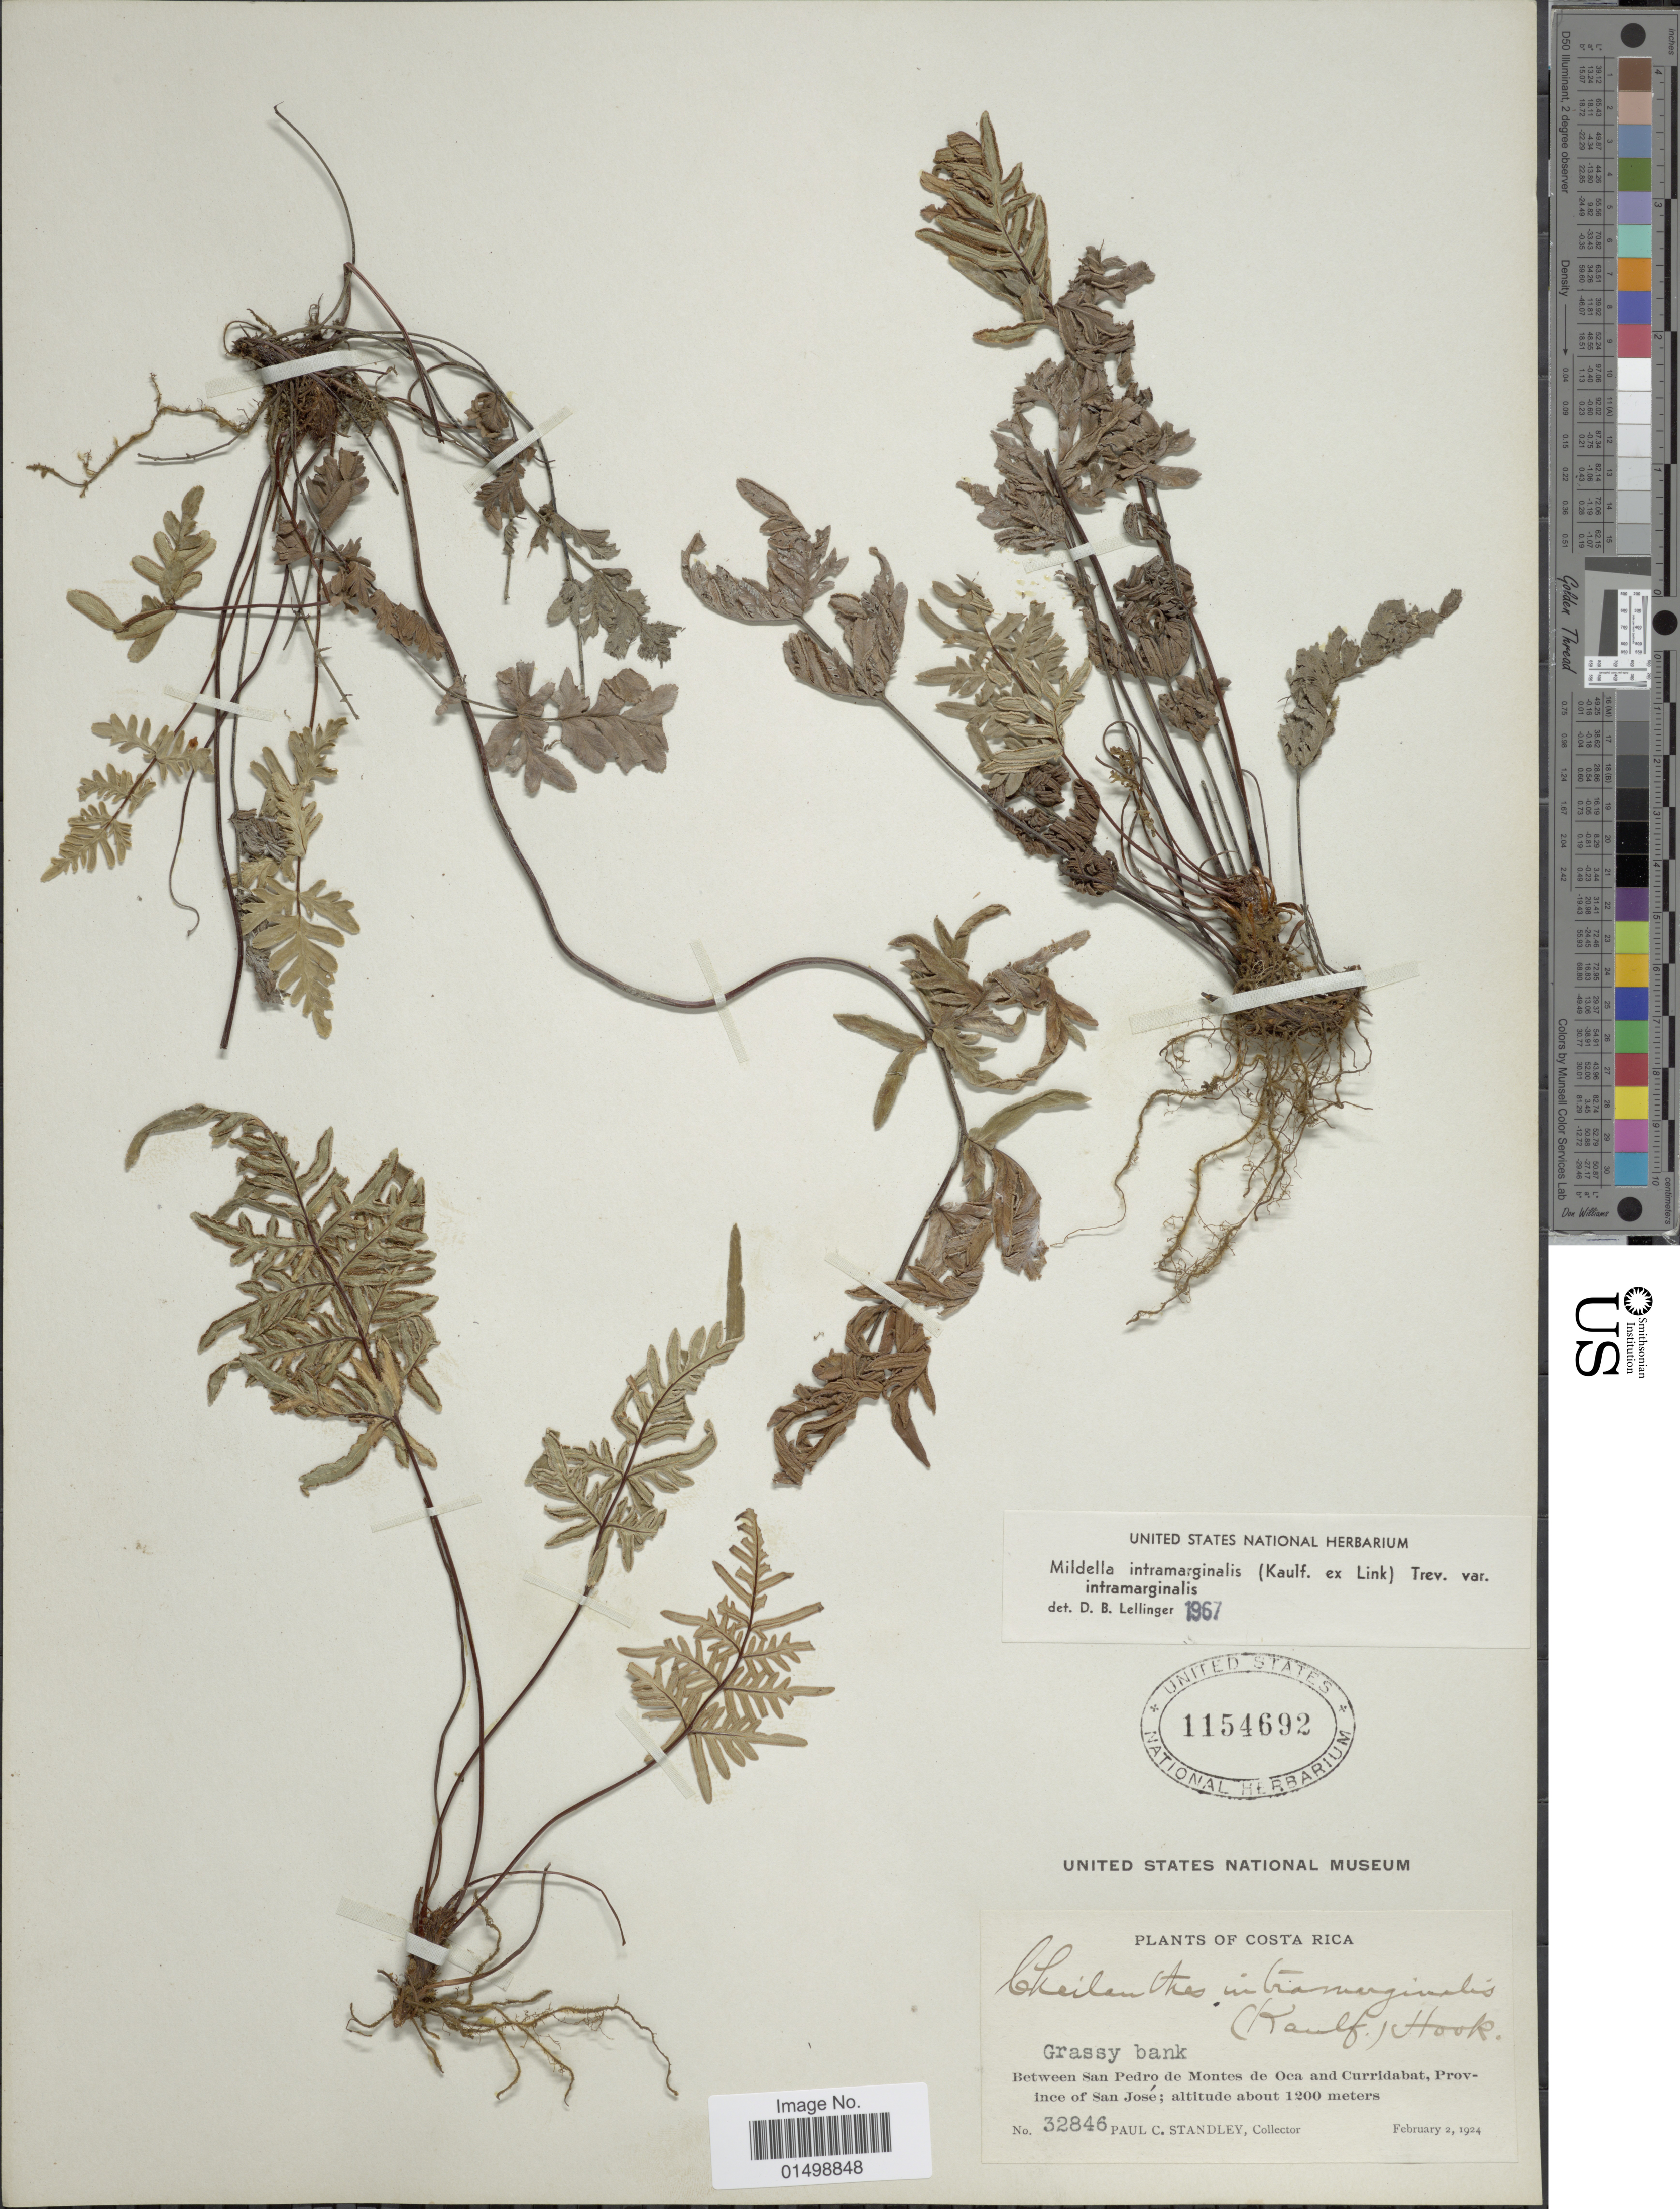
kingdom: Plantae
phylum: Tracheophyta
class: Polypodiopsida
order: Polypodiales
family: Pteridaceae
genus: Cheilanthes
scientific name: Cheilanthes intramarginalis var. intramarginalis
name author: (Kaulf.) Hook.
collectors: P. C. Standley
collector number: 32846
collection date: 1924-02-02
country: Costa Rica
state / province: San José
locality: Between San Pedro de Montes de Oca and Curridabat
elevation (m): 1200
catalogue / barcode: US 1154692